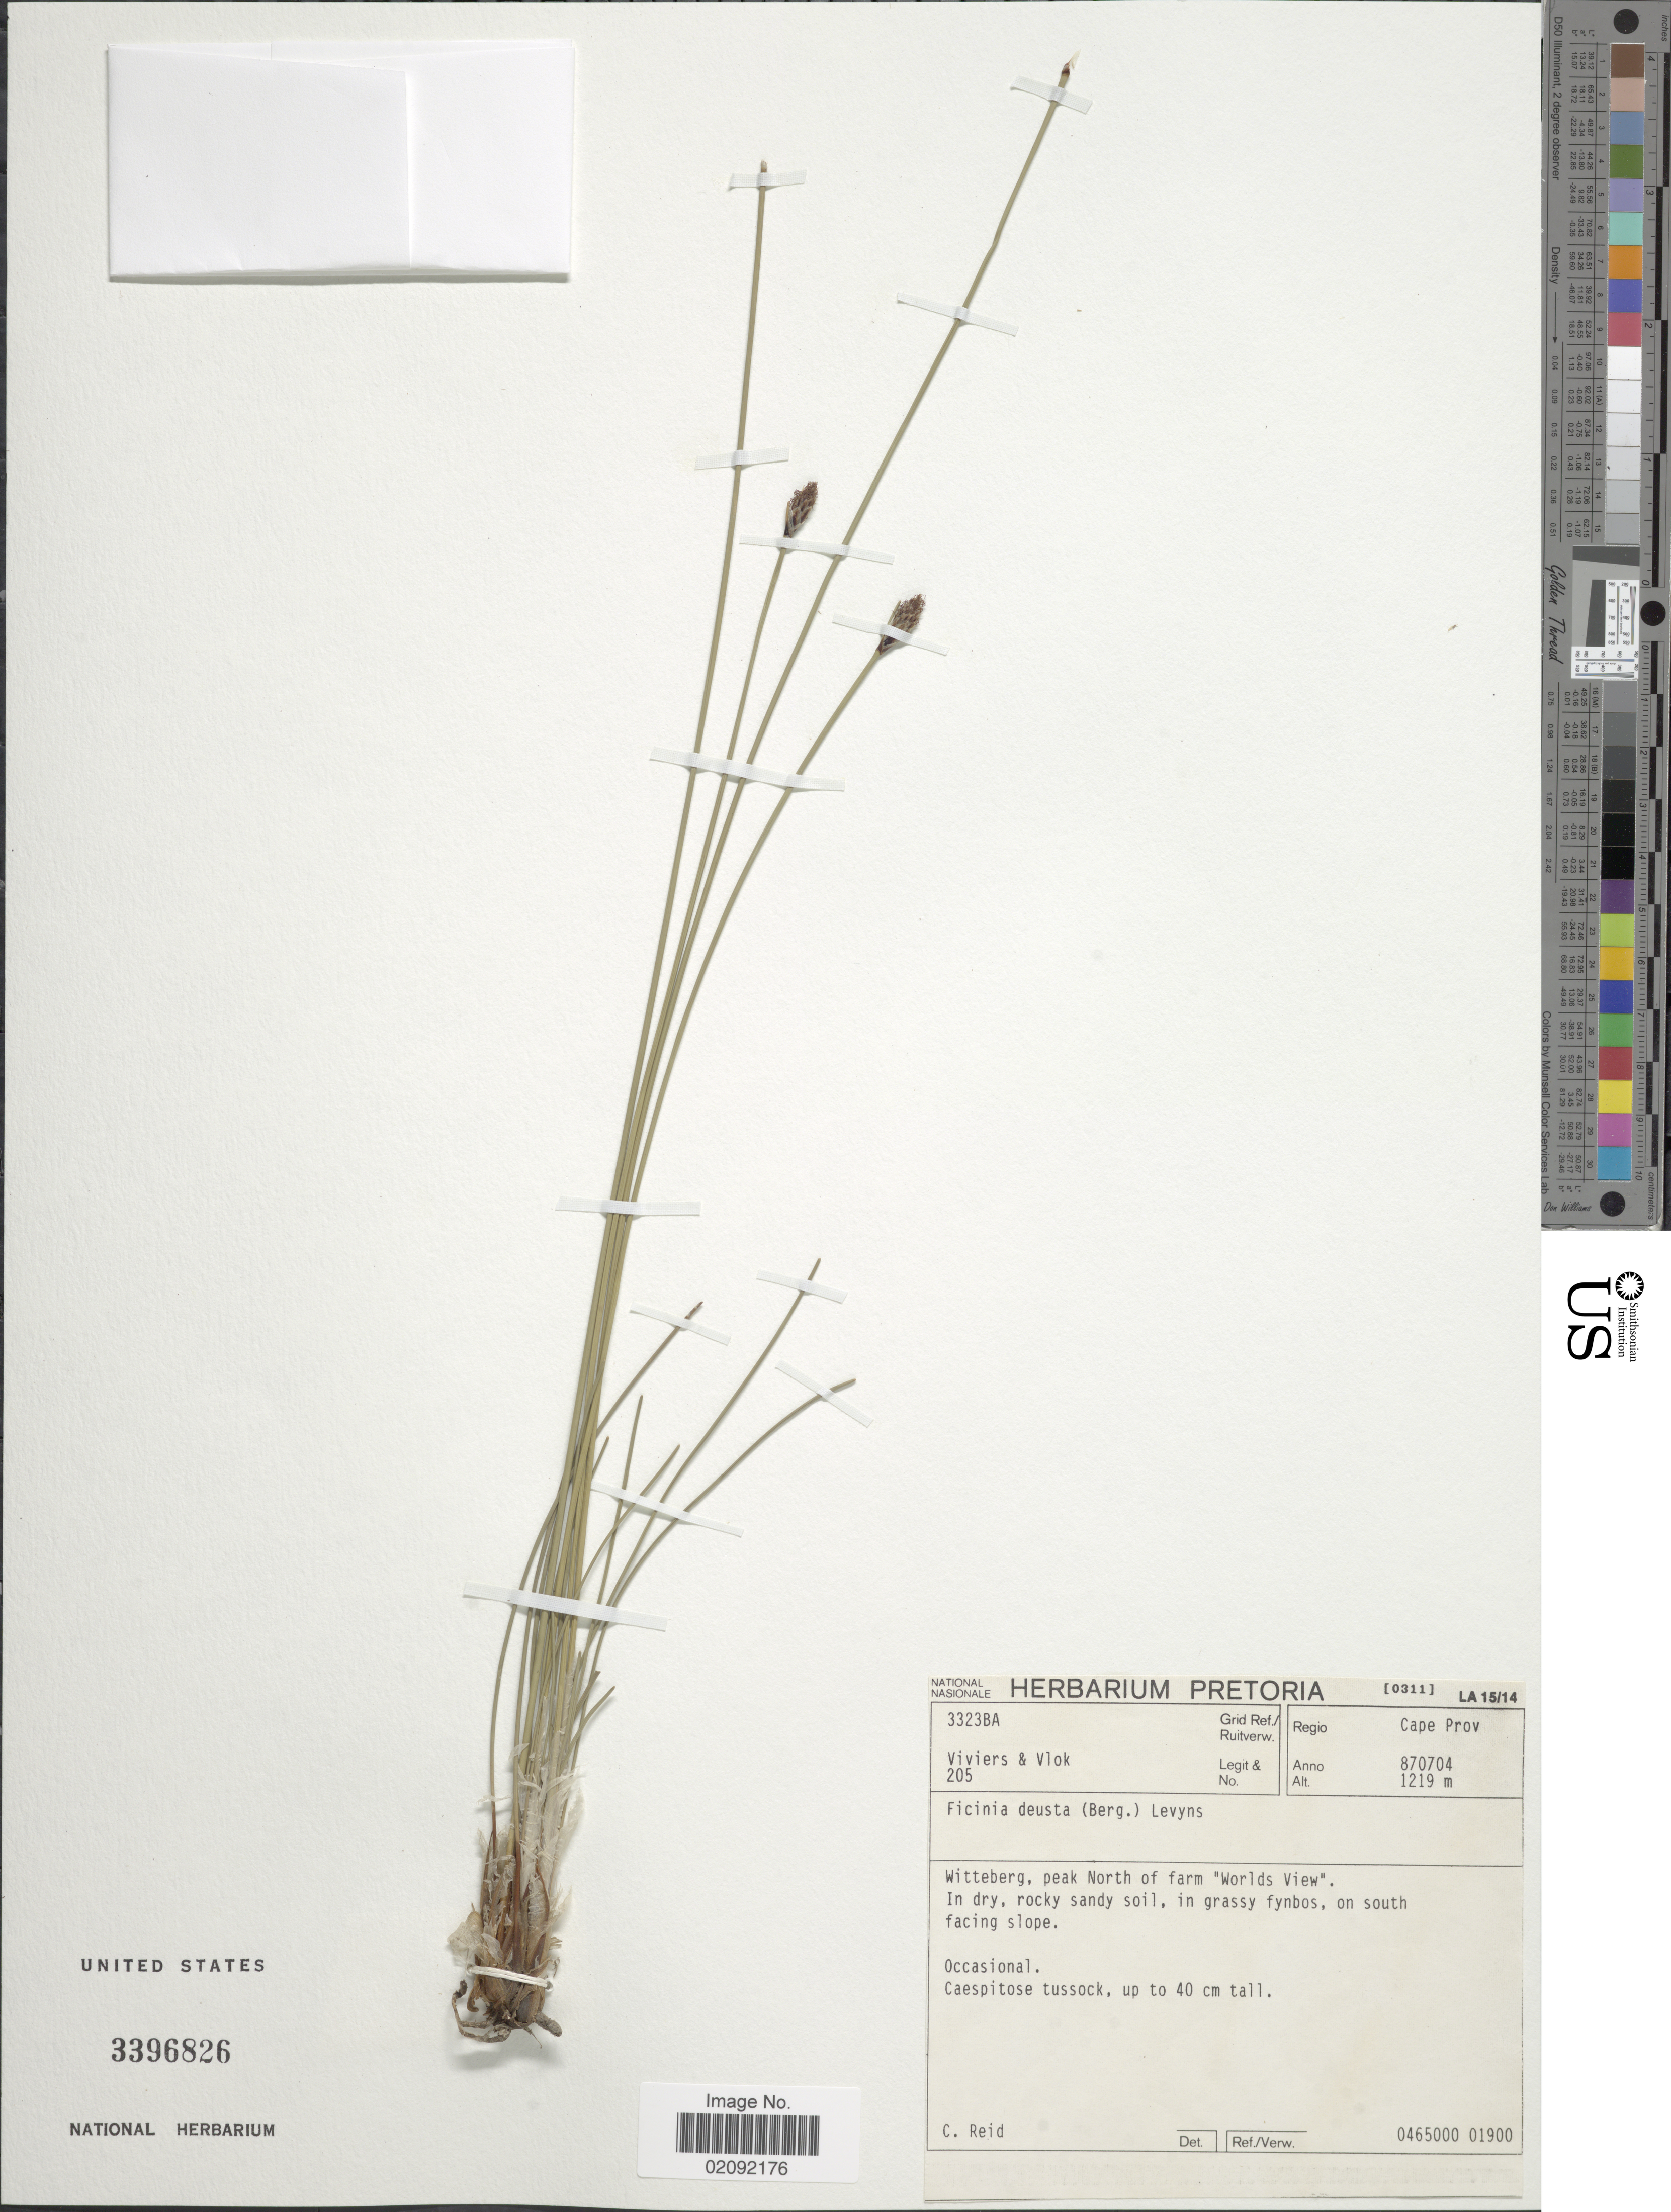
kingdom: Plantae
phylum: Tracheophyta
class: Liliopsida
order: Poales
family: Cyperaceae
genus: Ficinia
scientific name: Ficinia deusta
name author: (P.J. Bergius) Levyns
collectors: M. Viviers & J. H. J. Vlok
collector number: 205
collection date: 1987-07-04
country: South Africa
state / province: Eastern Cape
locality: Witteberg, peak North of farm "Worlds View", on south facing slope, Grid Ref/ Ruitverw. 3323BA.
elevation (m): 1219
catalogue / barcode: US 3396826